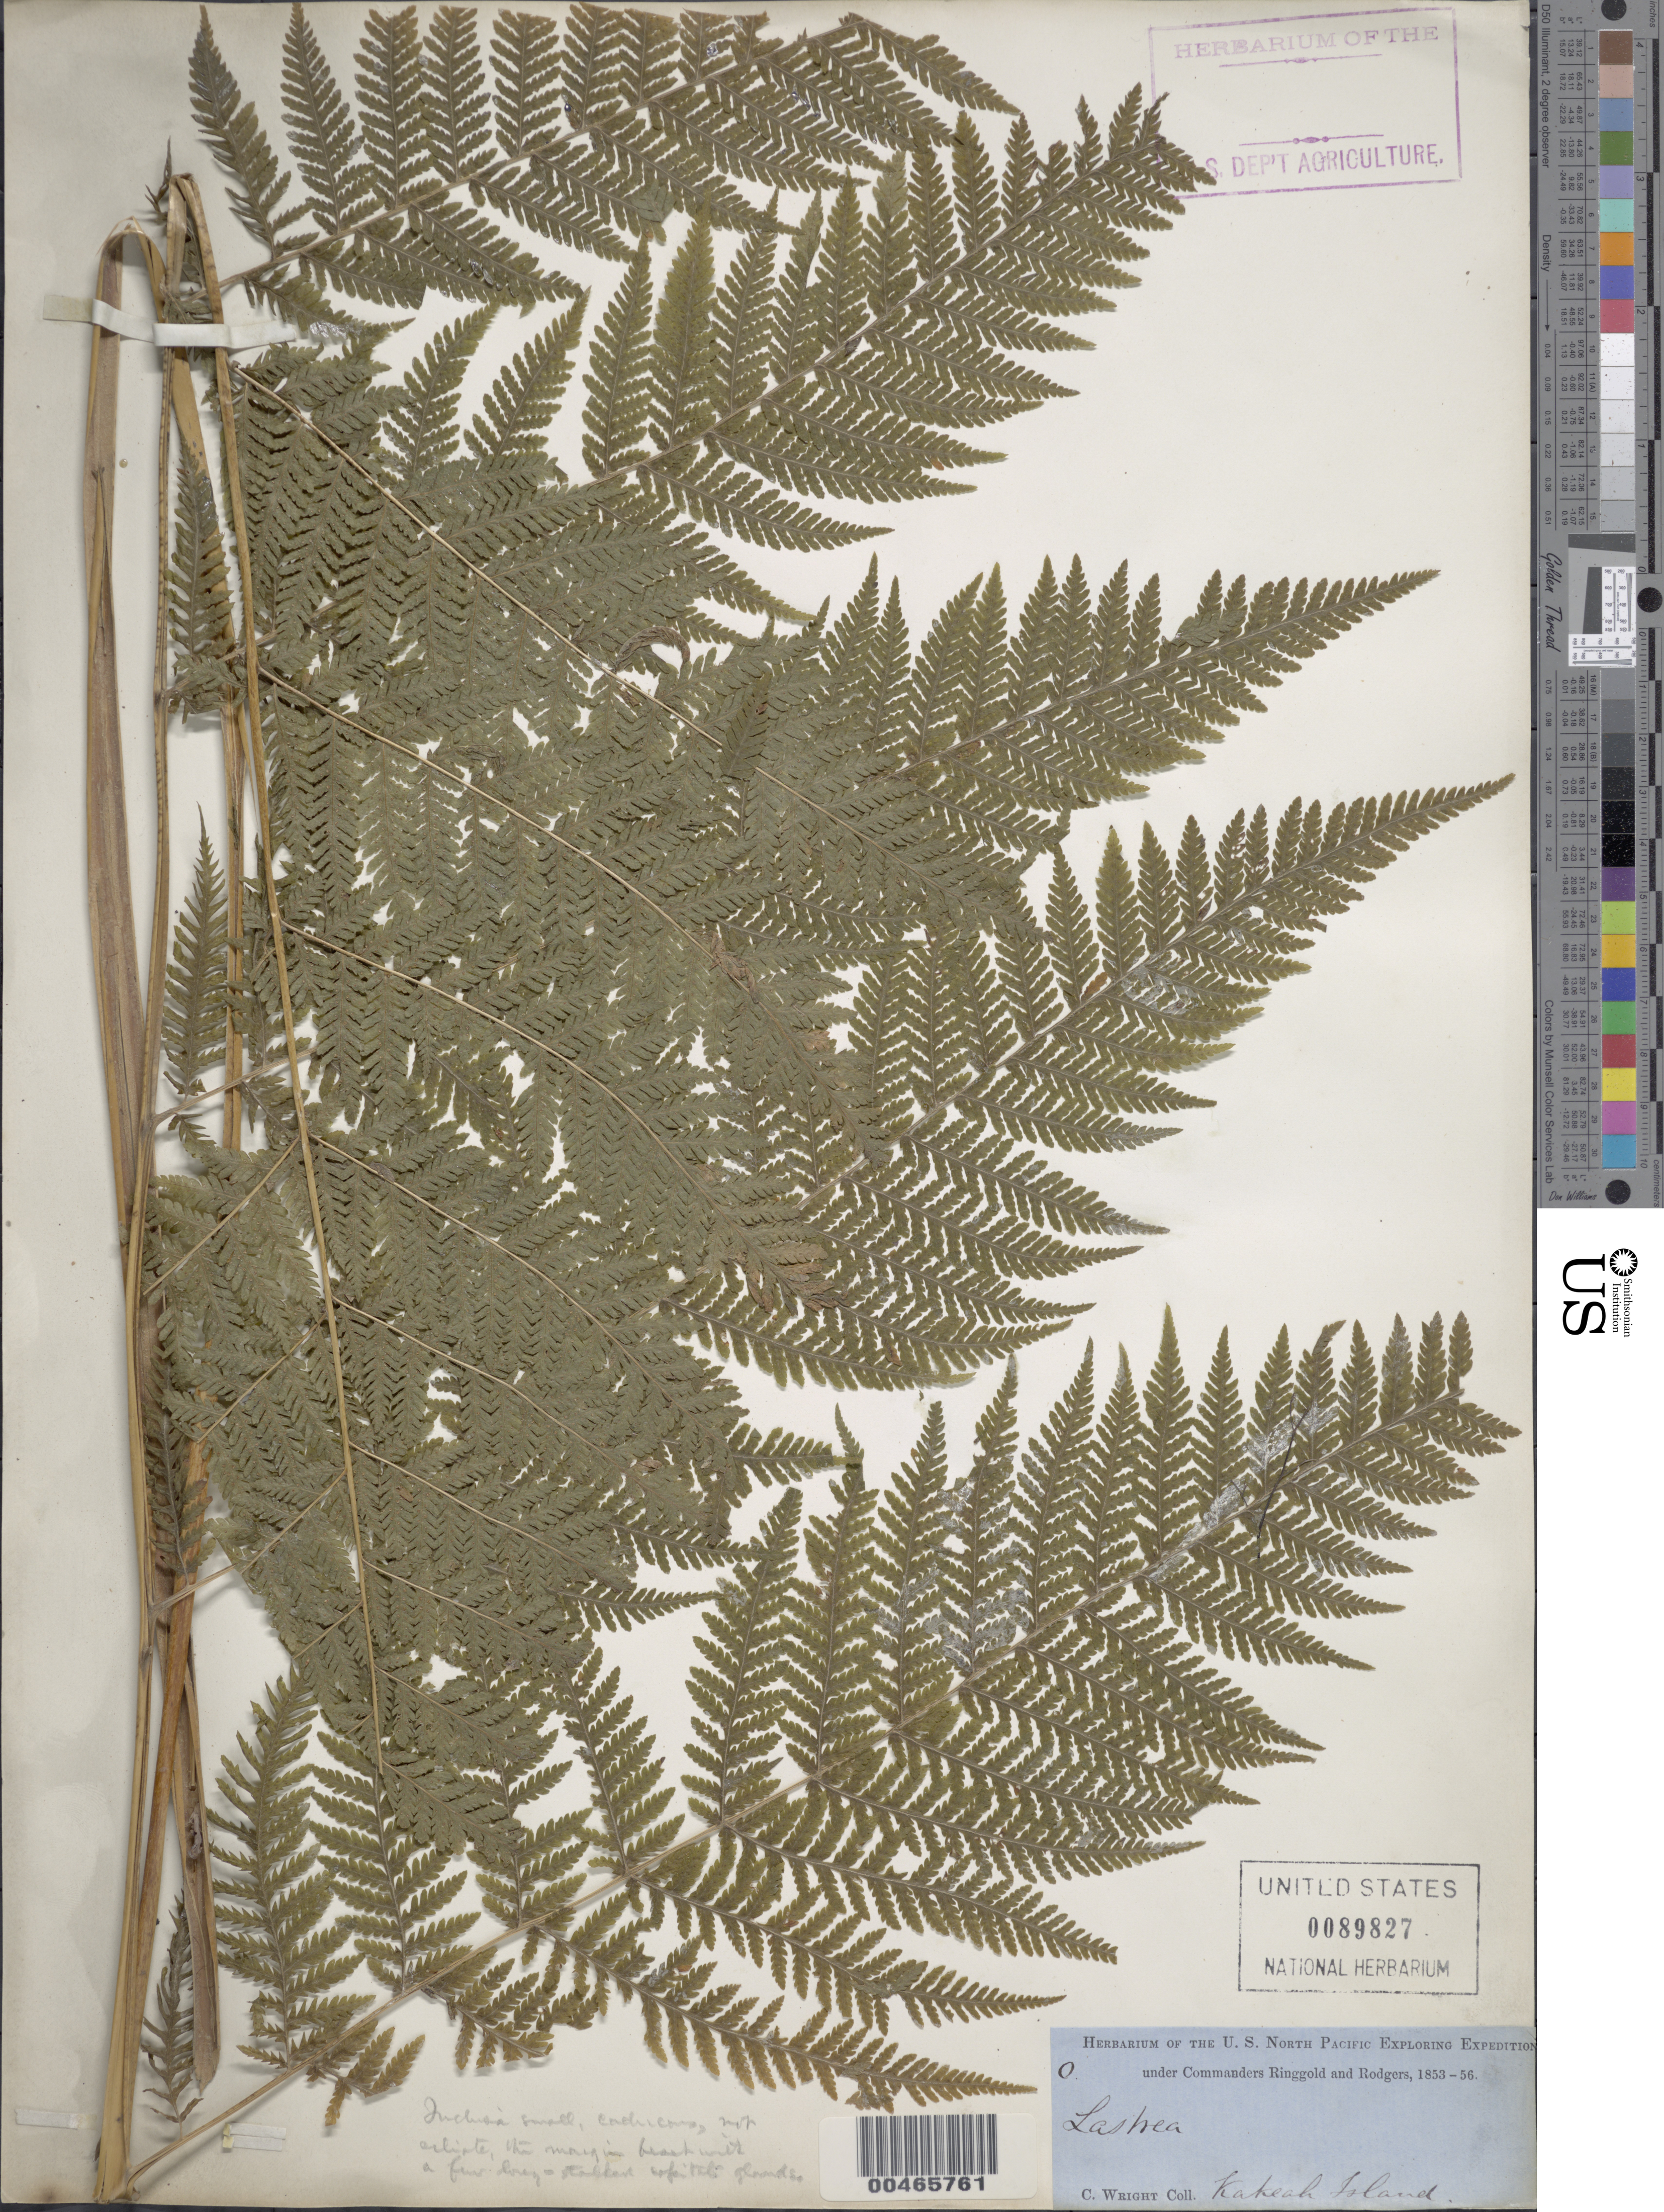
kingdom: Plantae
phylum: Tracheophyta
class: Polypodiopsida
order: Polypodiales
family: Thelypteridaceae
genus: Macrothelypteris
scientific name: Macrothelypteris torresiana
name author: (Gaudich.) Ching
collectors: C. Wright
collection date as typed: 1853 to 1856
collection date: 1853/1856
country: United States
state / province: Hawaii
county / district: Hawaii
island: Hawaii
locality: Kakeala ...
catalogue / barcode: US 89827